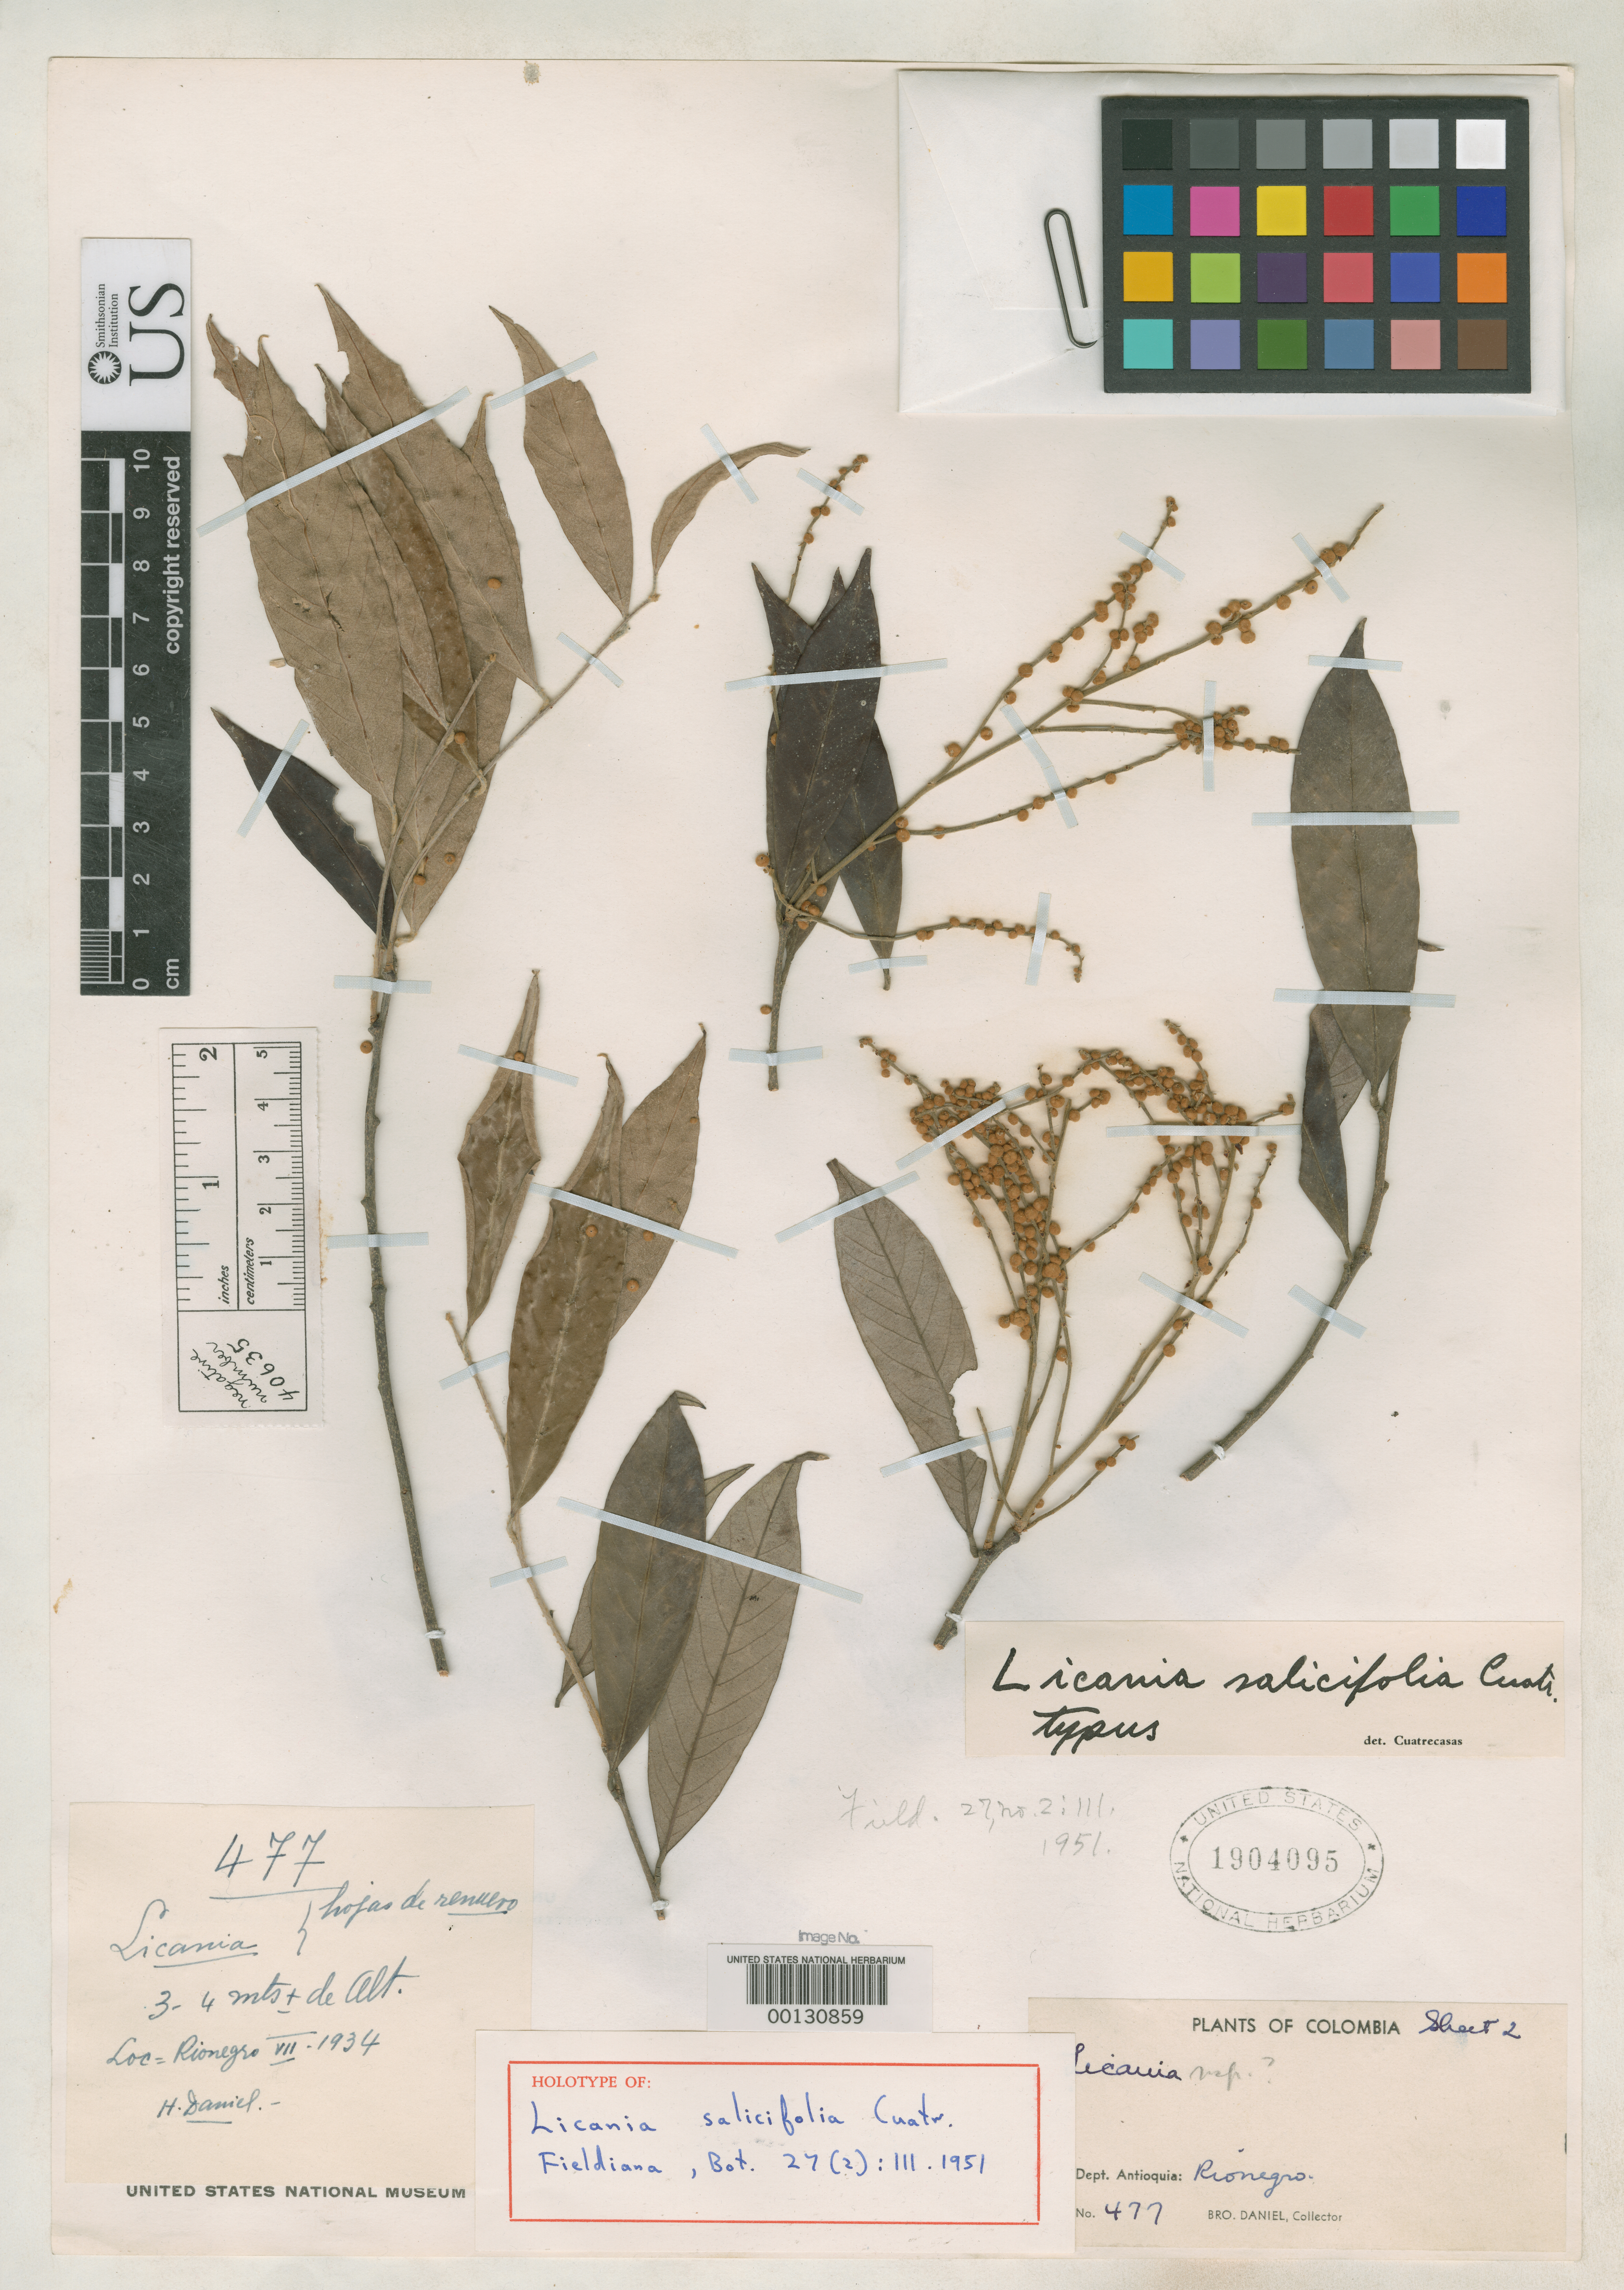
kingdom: Plantae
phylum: Tracheophyta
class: Magnoliopsida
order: Malpighiales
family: Chrysobalanaceae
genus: Licania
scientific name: Licania salicifolia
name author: Cuatrec.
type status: Holotype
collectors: Bro. Daniel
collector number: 477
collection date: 1934-07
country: Colombia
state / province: Antioquia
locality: Rionegro.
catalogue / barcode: US 1904095